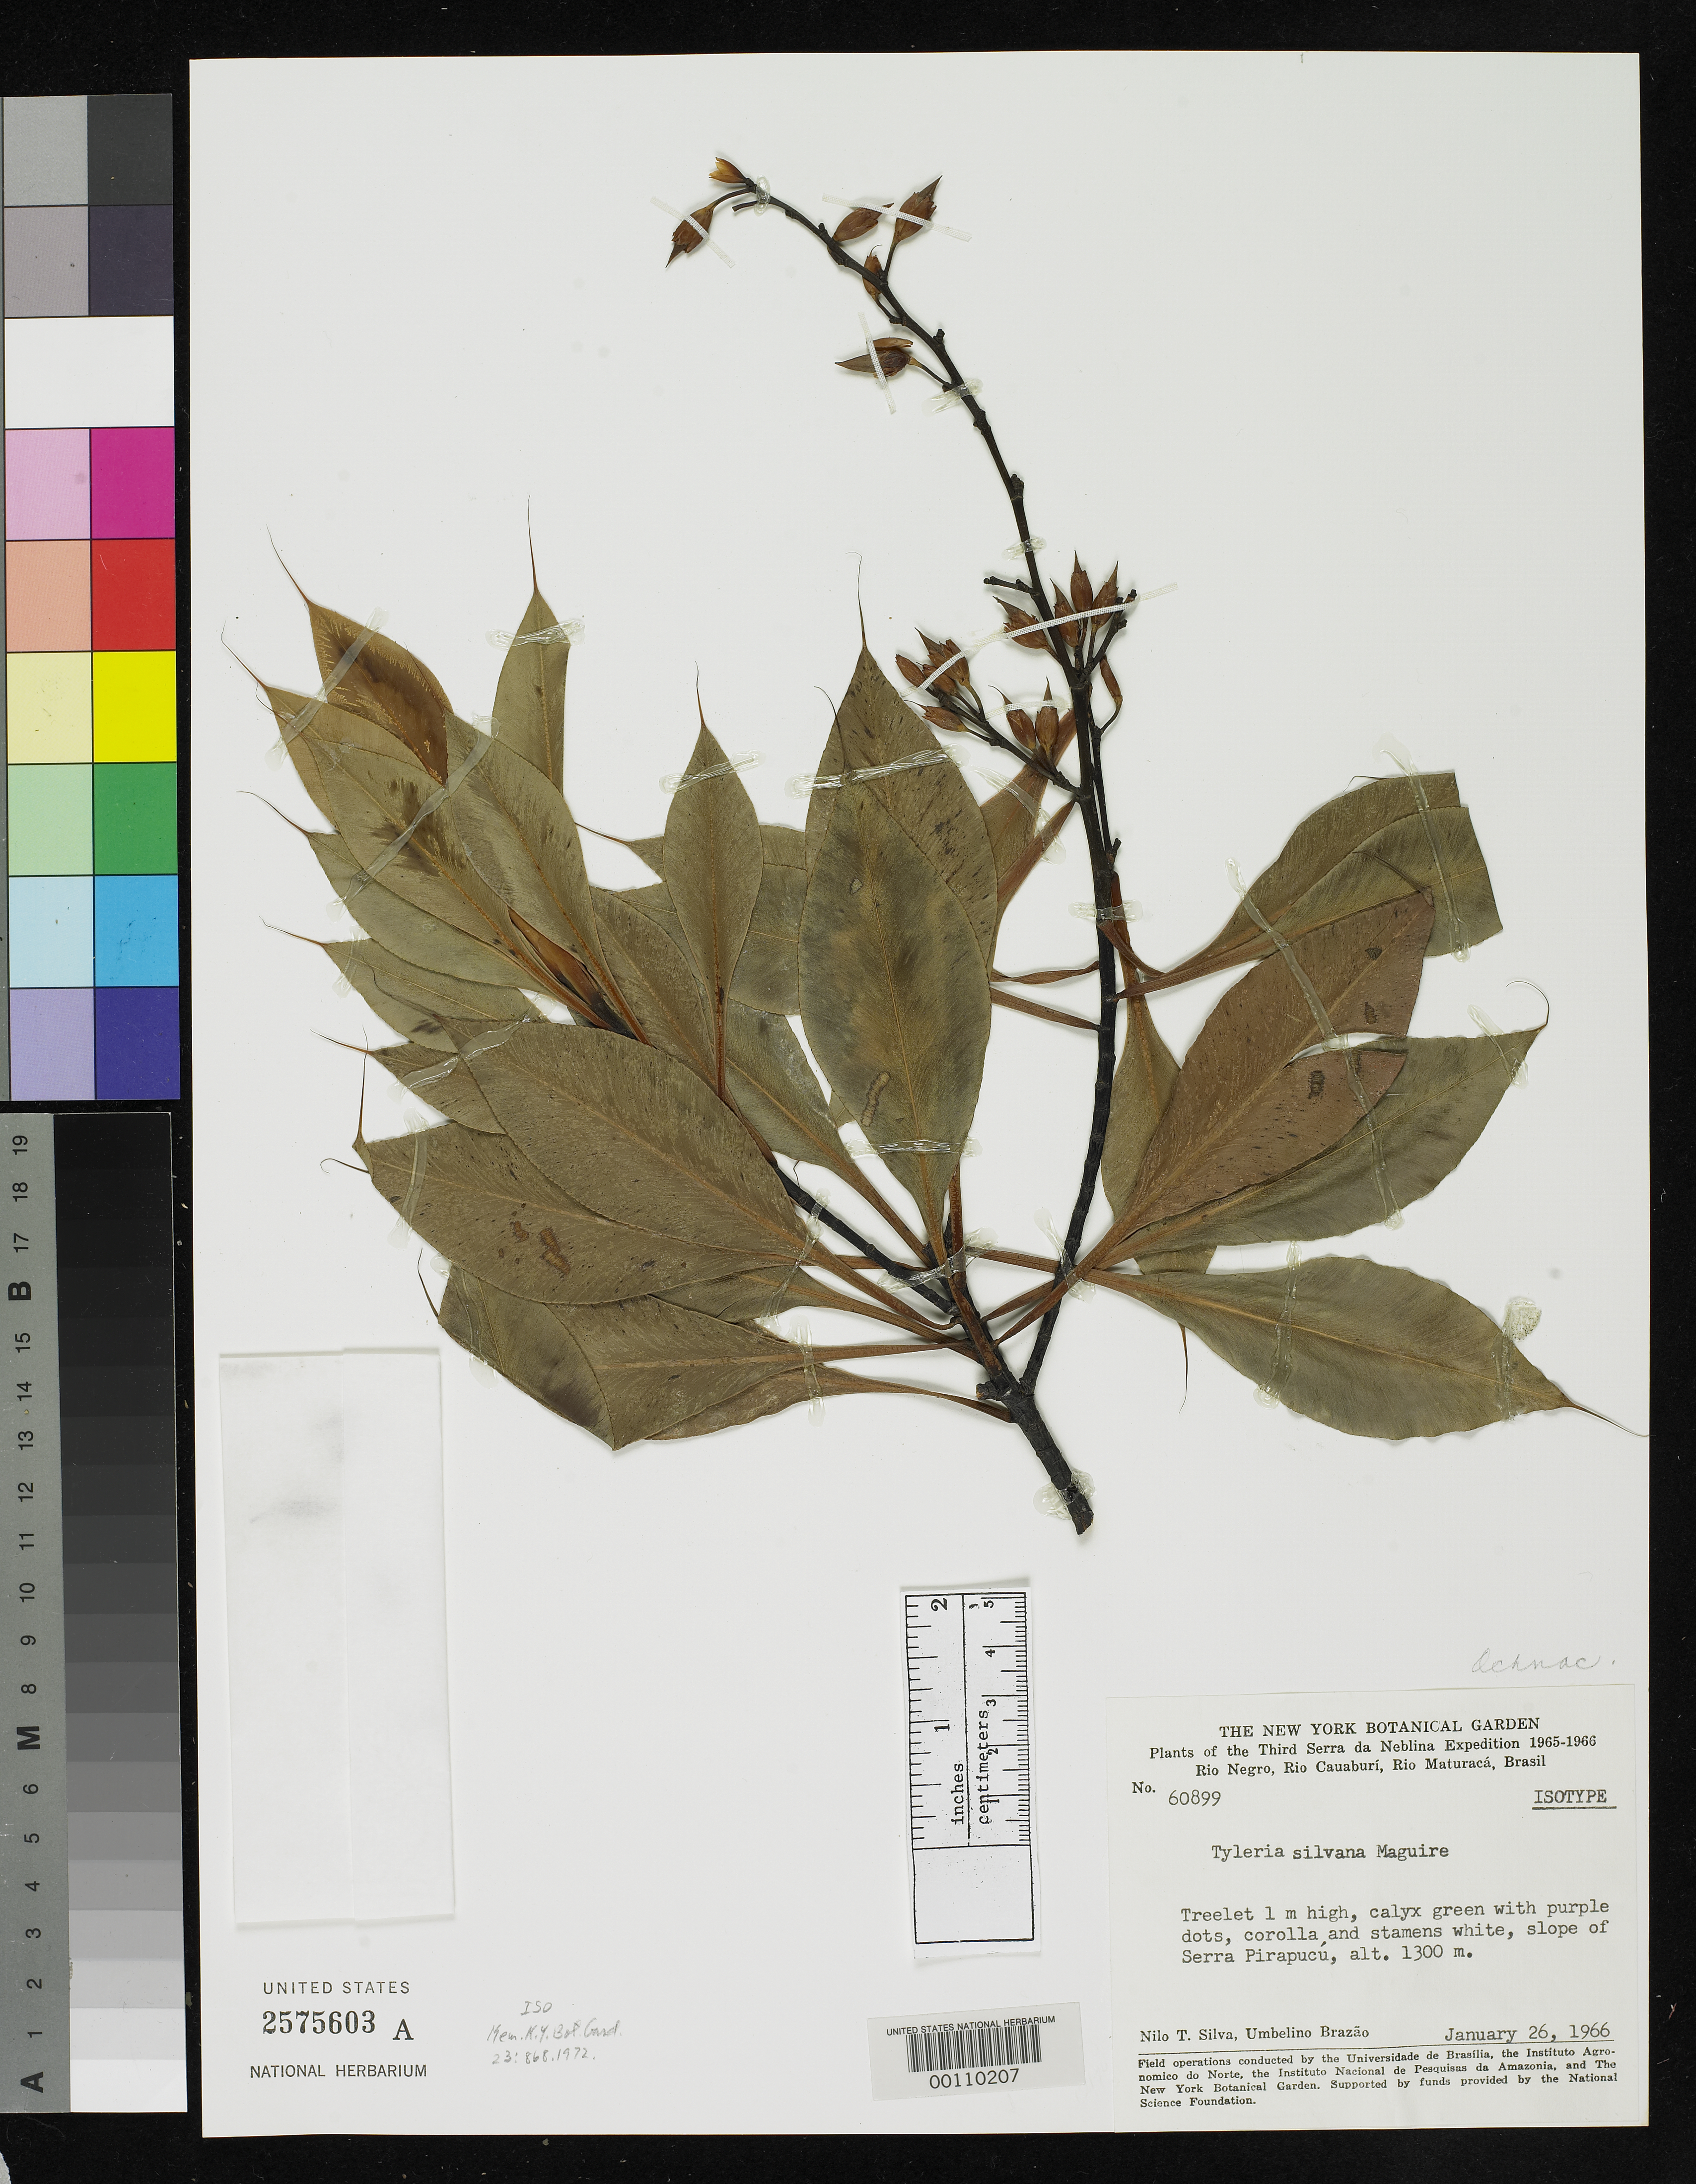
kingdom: Plantae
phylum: Tracheophyta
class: Magnoliopsida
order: Malpighiales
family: Ochnaceae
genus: Tyleria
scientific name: Tyleria silvana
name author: Maguire in Steyerm. & Maguire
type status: Isotype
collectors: N. T. Silva & U. Brazão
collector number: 60899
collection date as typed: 26 Jan 1966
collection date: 1966-01-26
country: Brazil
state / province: Amazonas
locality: Rio Negro, Rio Cauaburi, Rio Maturaca, Serra Pirapucu.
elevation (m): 1300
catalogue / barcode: US 2575603A